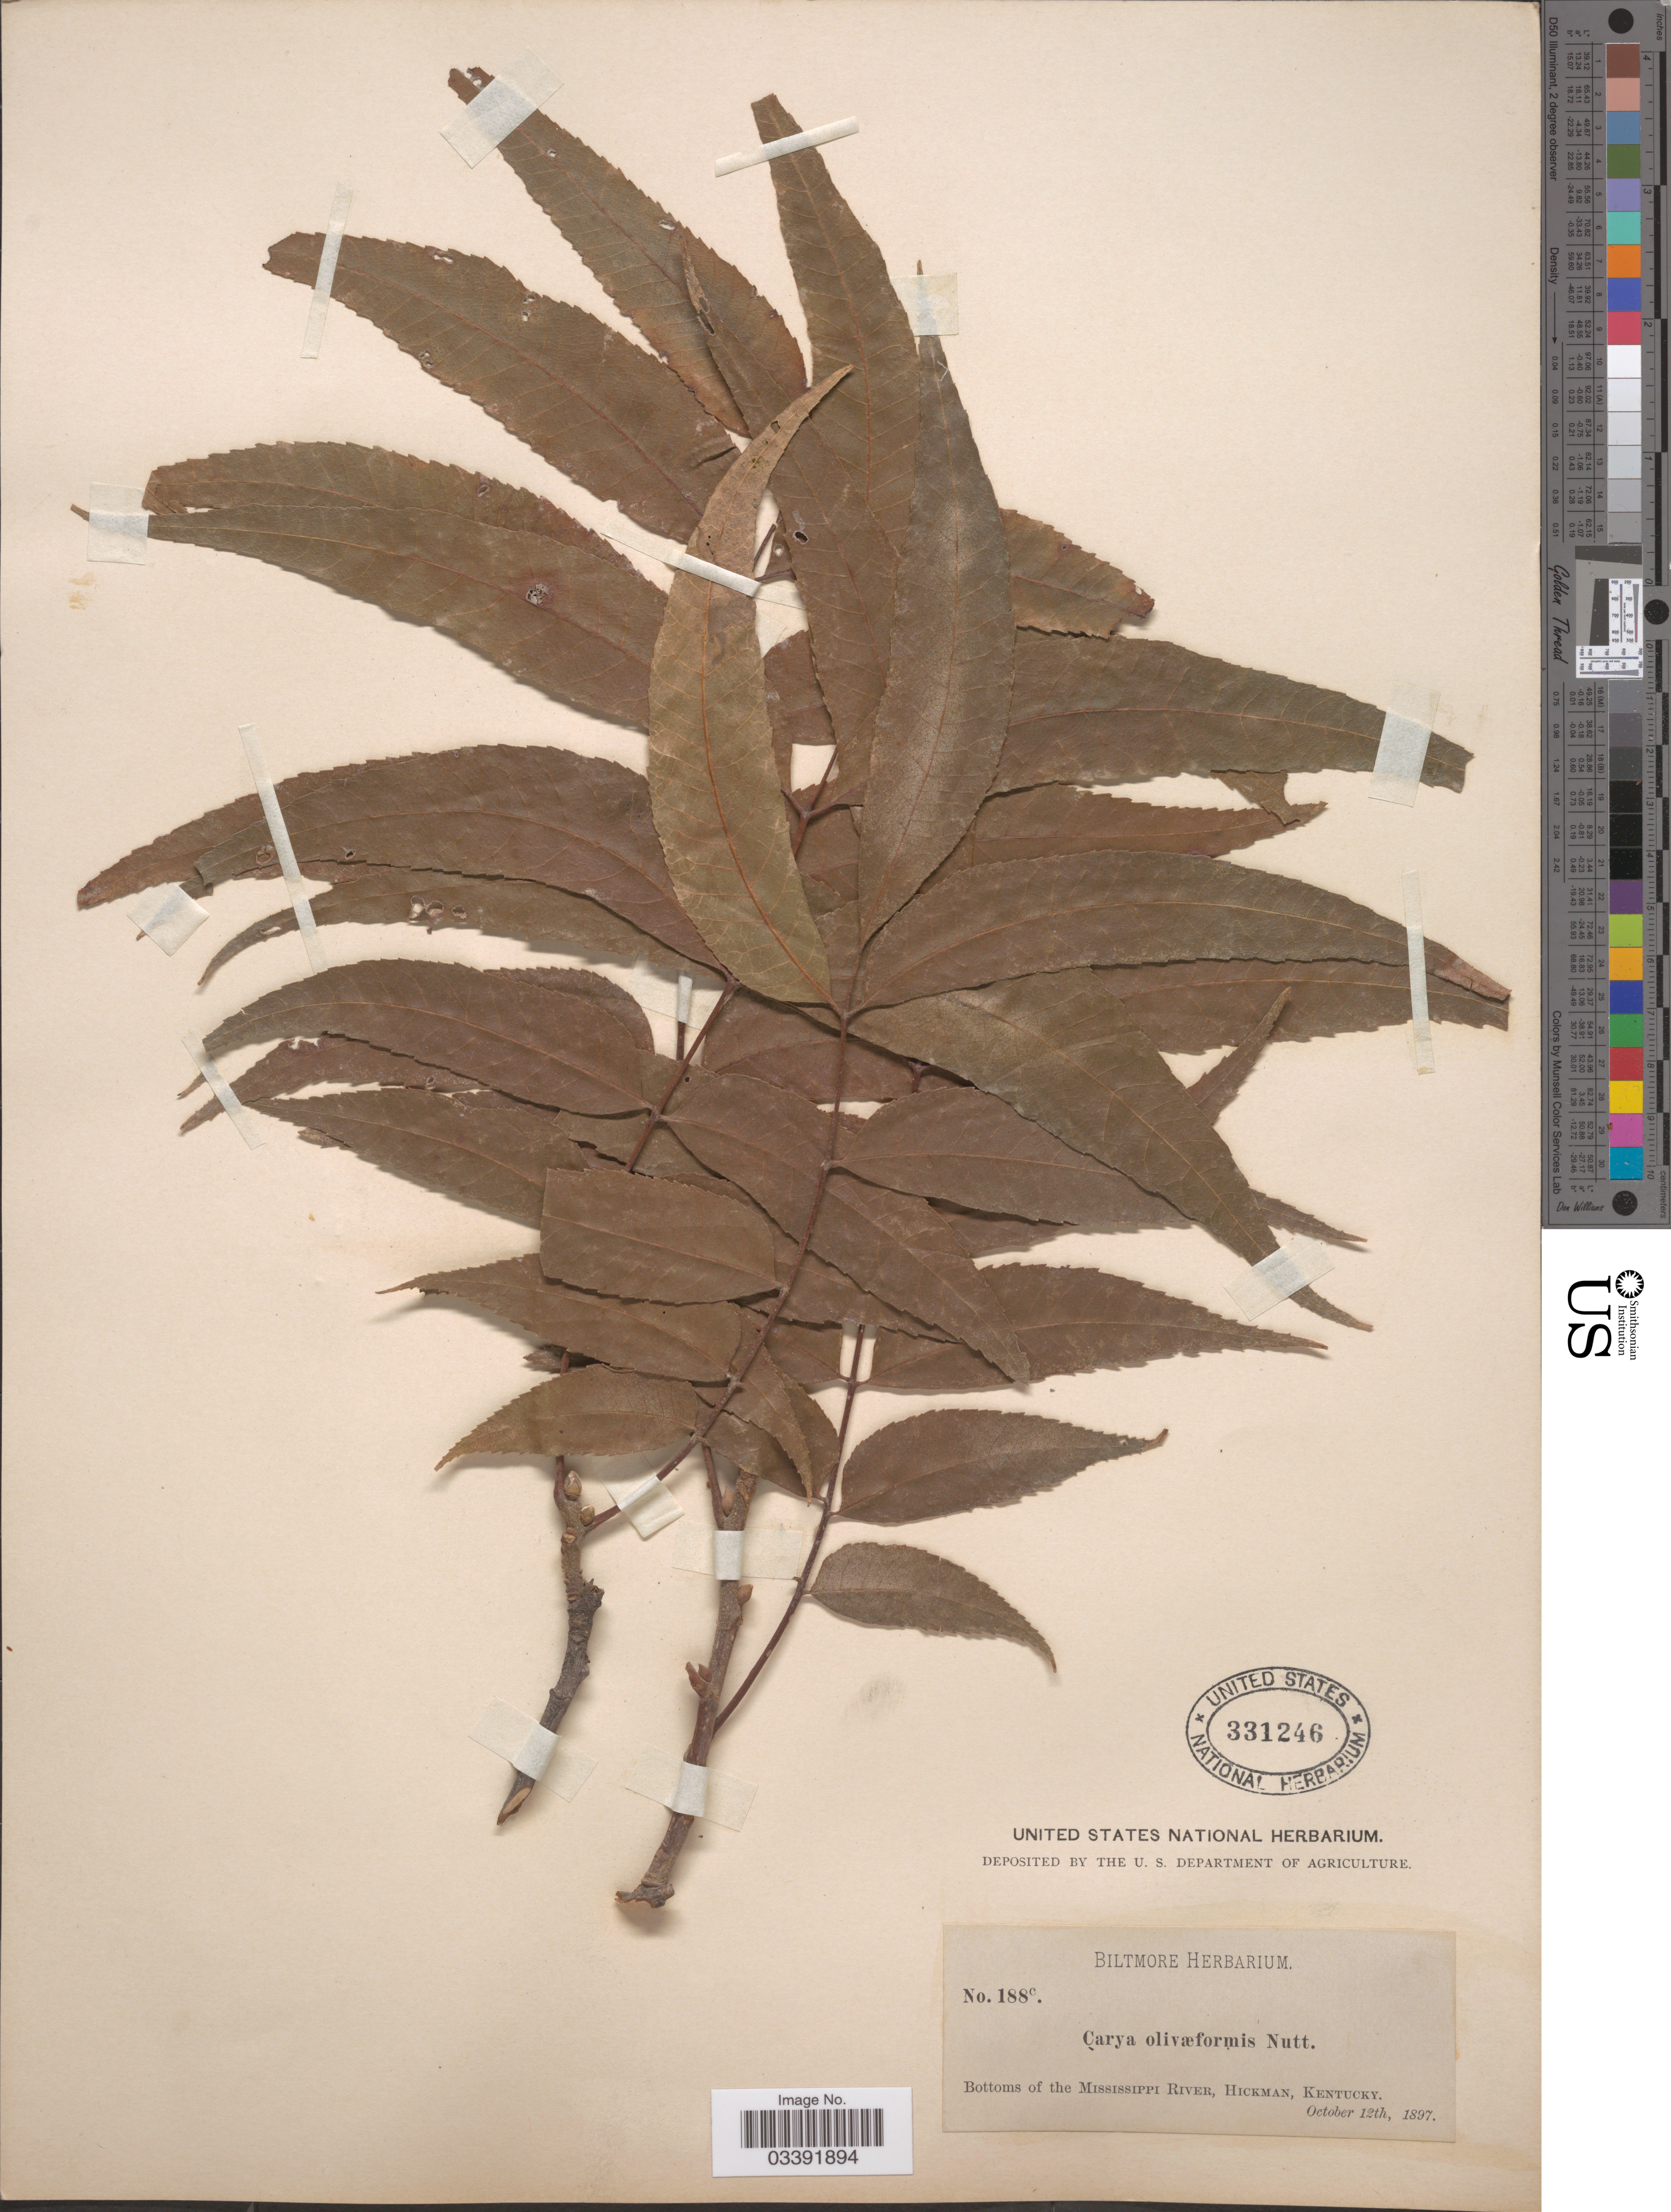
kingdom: Plantae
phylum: Tracheophyta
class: Magnoliopsida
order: Fagales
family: Juglandaceae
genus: Carya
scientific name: Carya illinoinensis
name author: (Wangenh.) K. Koch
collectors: ex herb. Biltmore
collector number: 188c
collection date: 1897-10-12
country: United States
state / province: Kentucky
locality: Bottoms of the Mississippi River, Hickman.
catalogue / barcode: US 331246